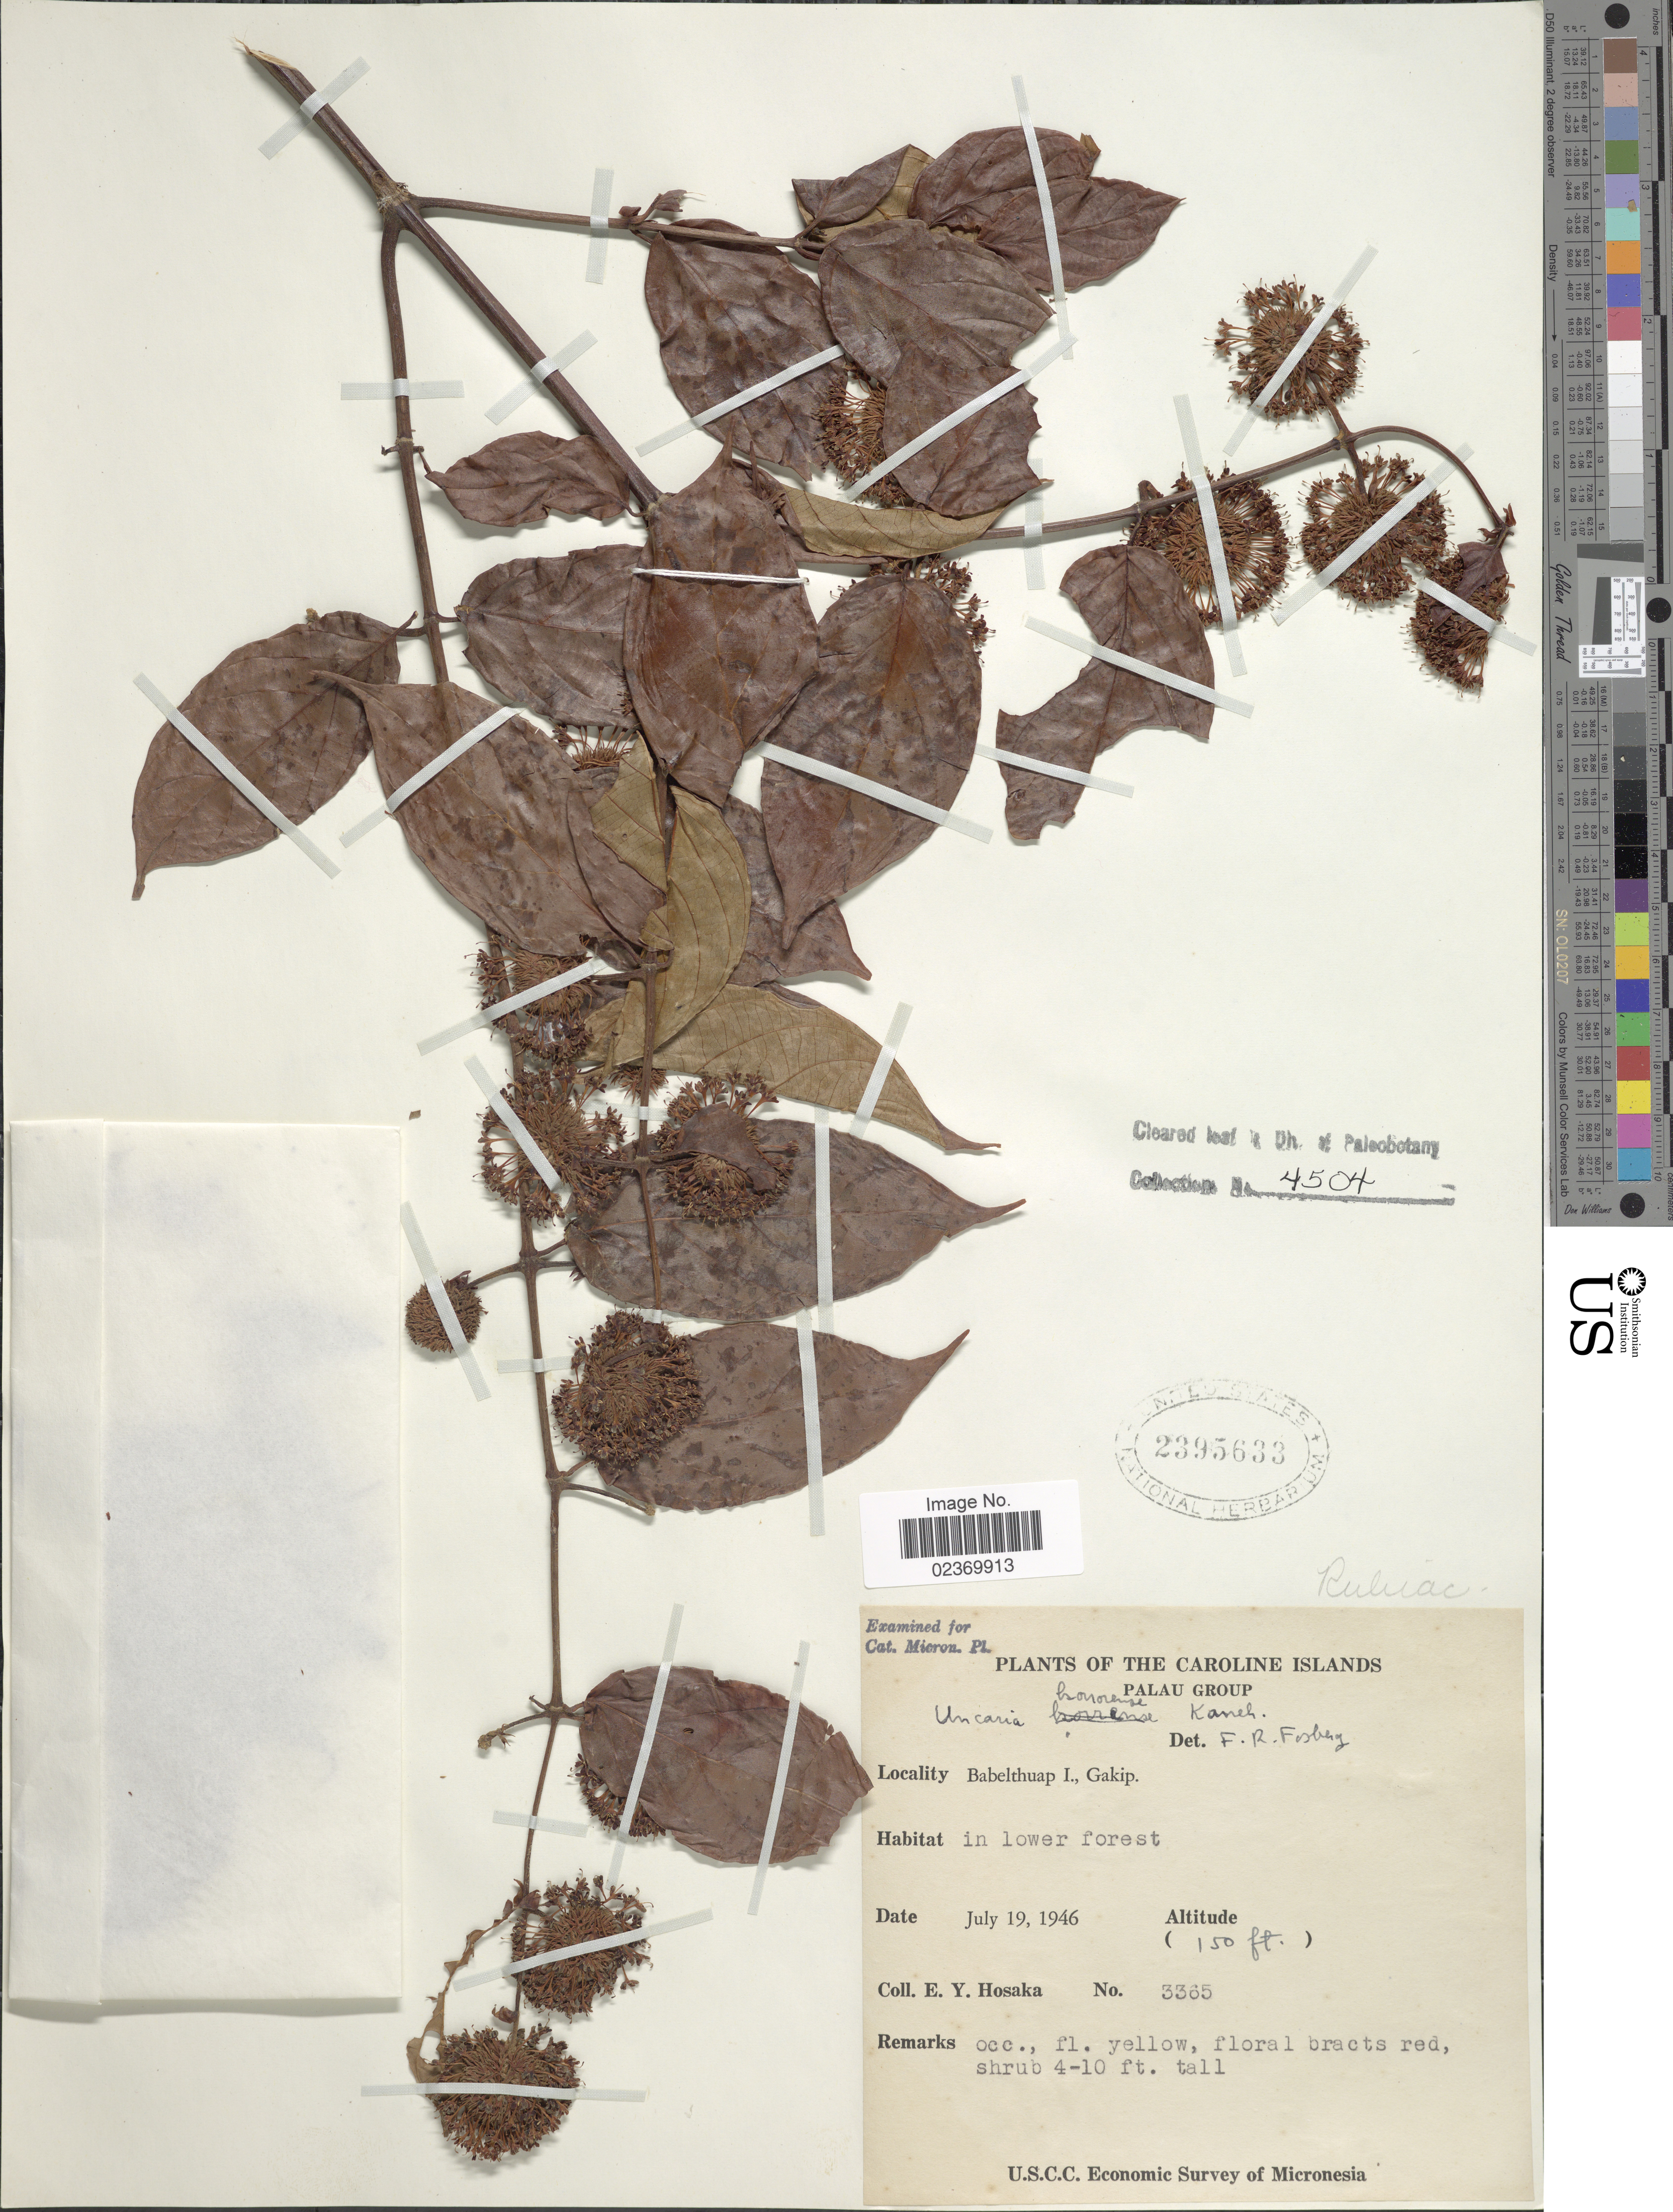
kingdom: Plantae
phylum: Tracheophyta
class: Magnoliopsida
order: Gentianales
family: Rubiaceae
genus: Uncaria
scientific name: Uncaria korrensis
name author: Kaneh.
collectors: E. Y. Hosaka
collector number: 3365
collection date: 1946-07-19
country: Palau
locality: Caroline Islands. Palau Group. Babelthaup I., Gakip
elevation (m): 46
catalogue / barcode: US 2395633